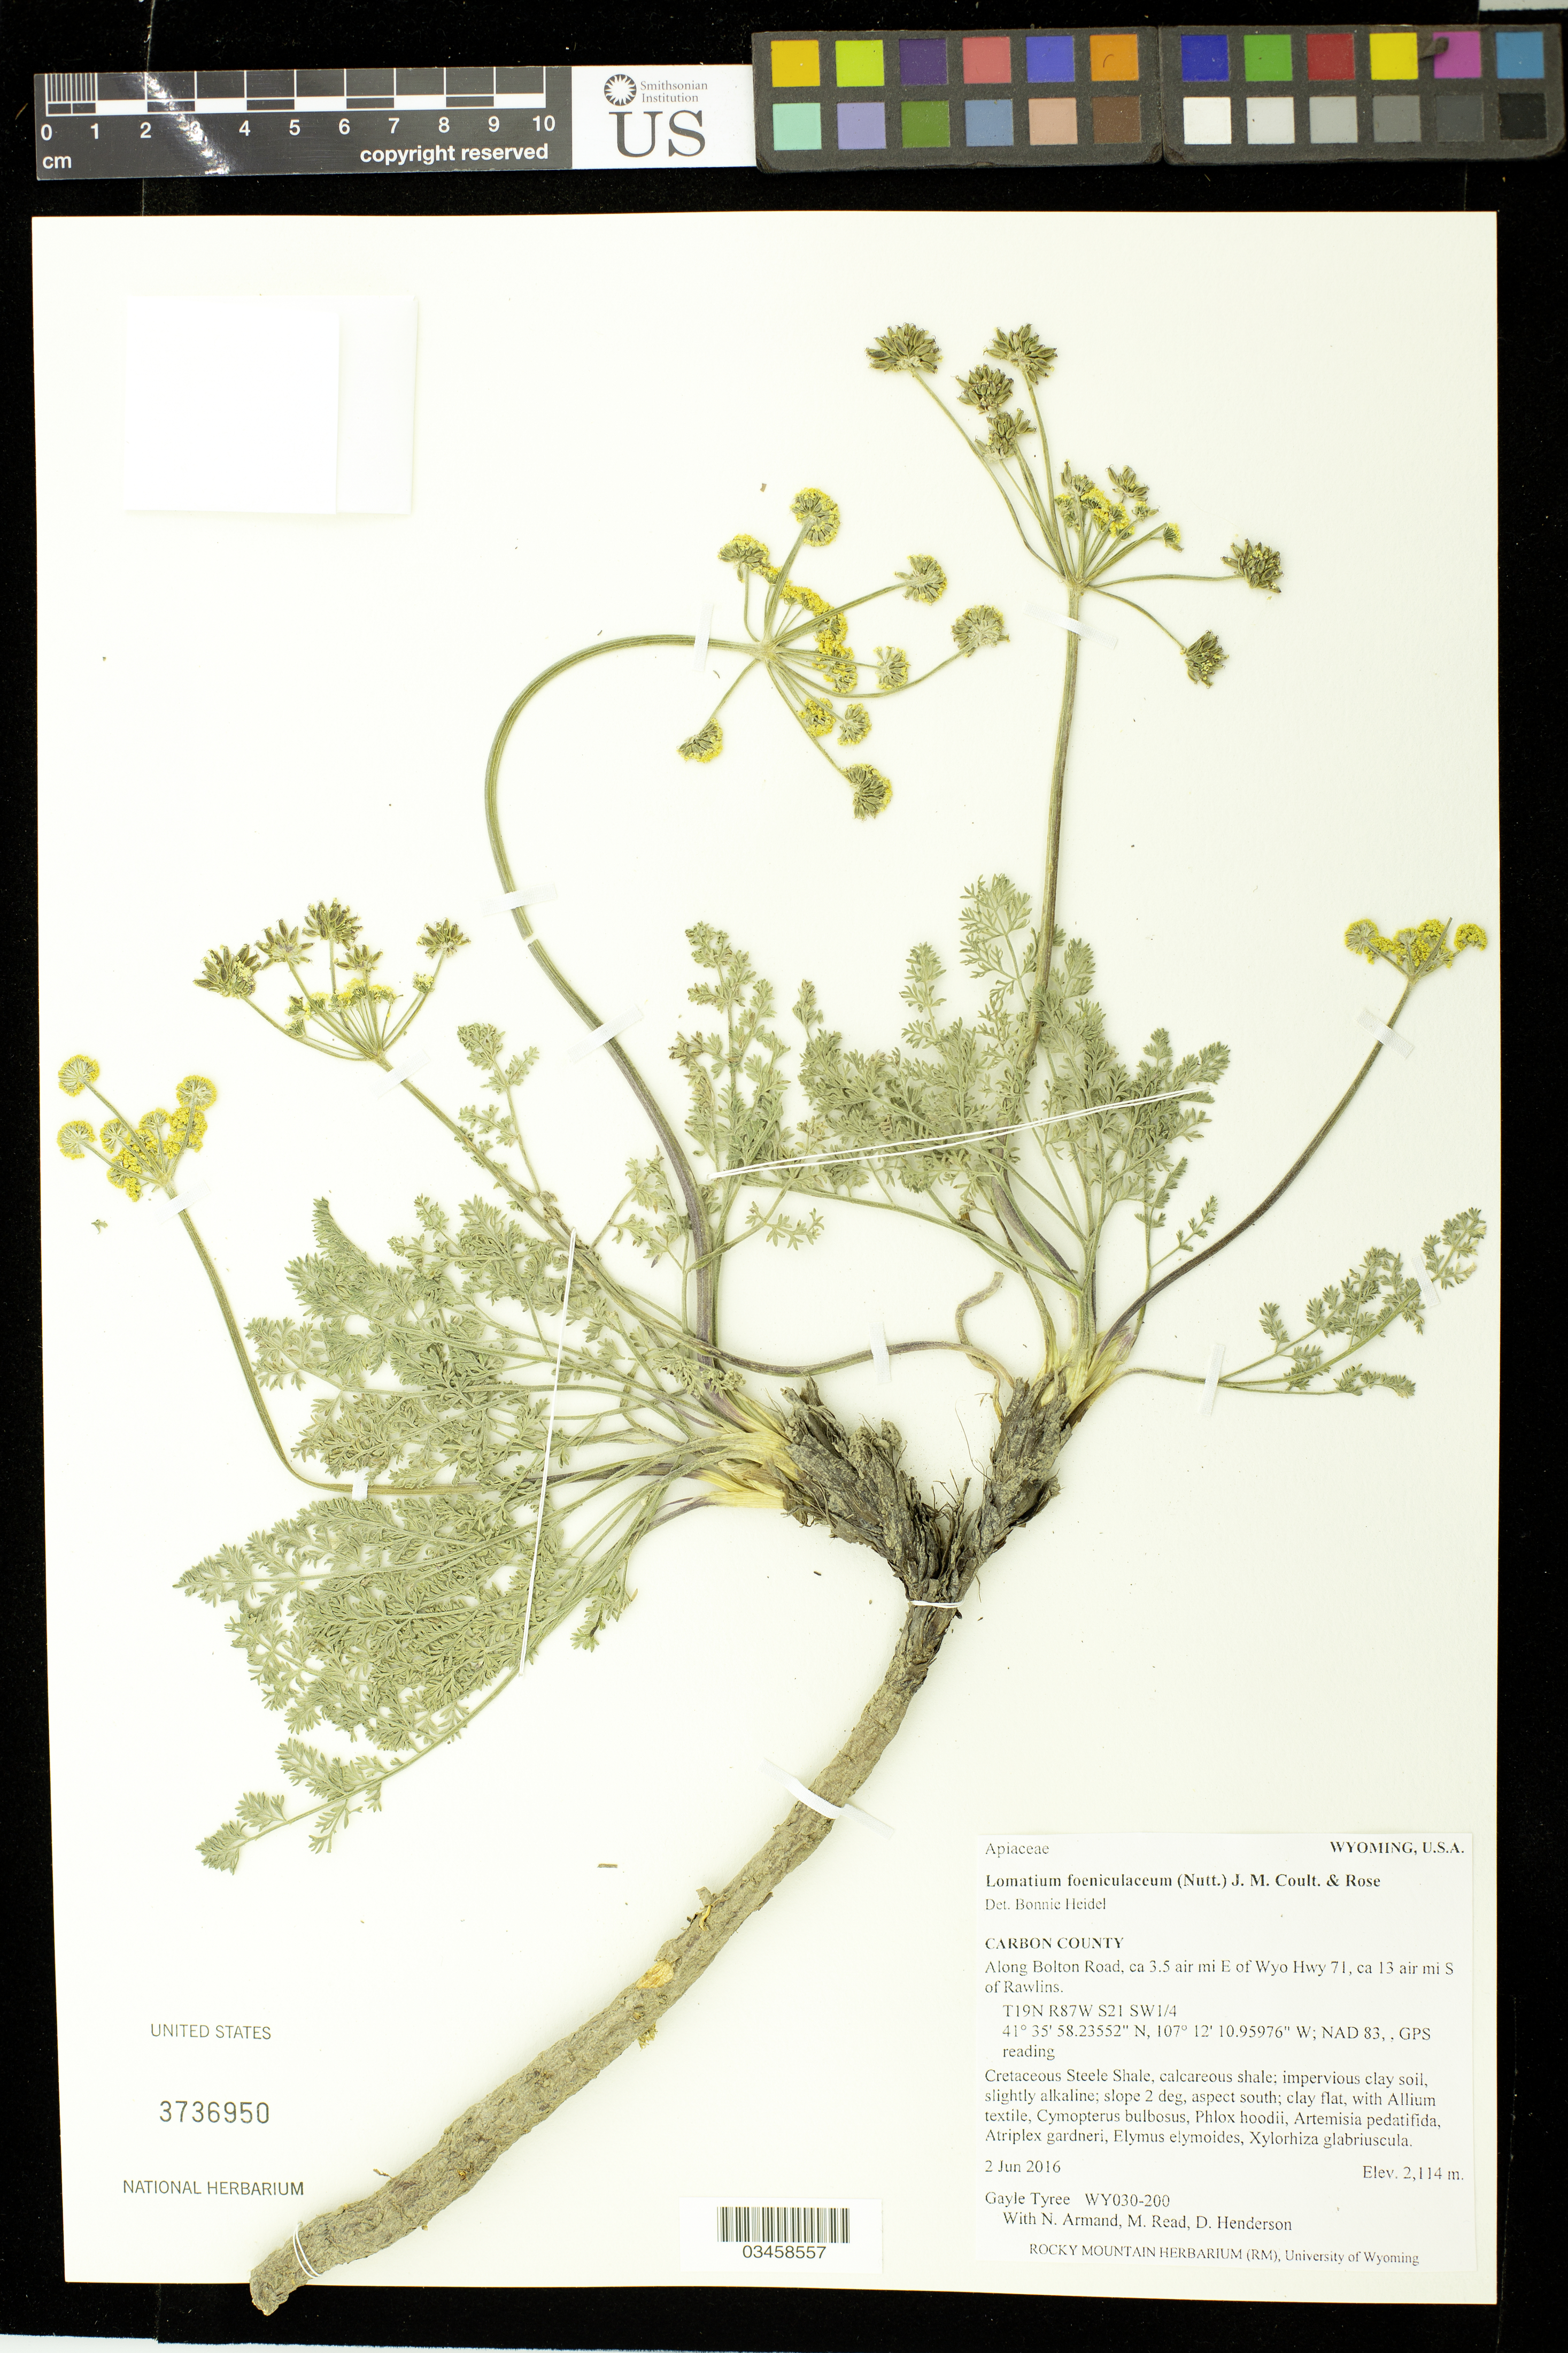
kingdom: Plantae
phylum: Tracheophyta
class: Magnoliopsida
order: Apiales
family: Apiaceae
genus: Lomatium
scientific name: Lomatium foeniculaceum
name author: (Nutt.) J.M. Coult. & Rose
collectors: G. Tyree, M. Read, N. Armand & D. Henderson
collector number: WY030-200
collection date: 2016-06-02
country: United States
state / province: Wyoming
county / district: Carbon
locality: Along Bolton Road, 3.5 air mi. E of Wyo Hwy 71, 13 air mi. S of Rawlins. T19N R87W S21 SW1/4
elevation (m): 2114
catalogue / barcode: US 3736950